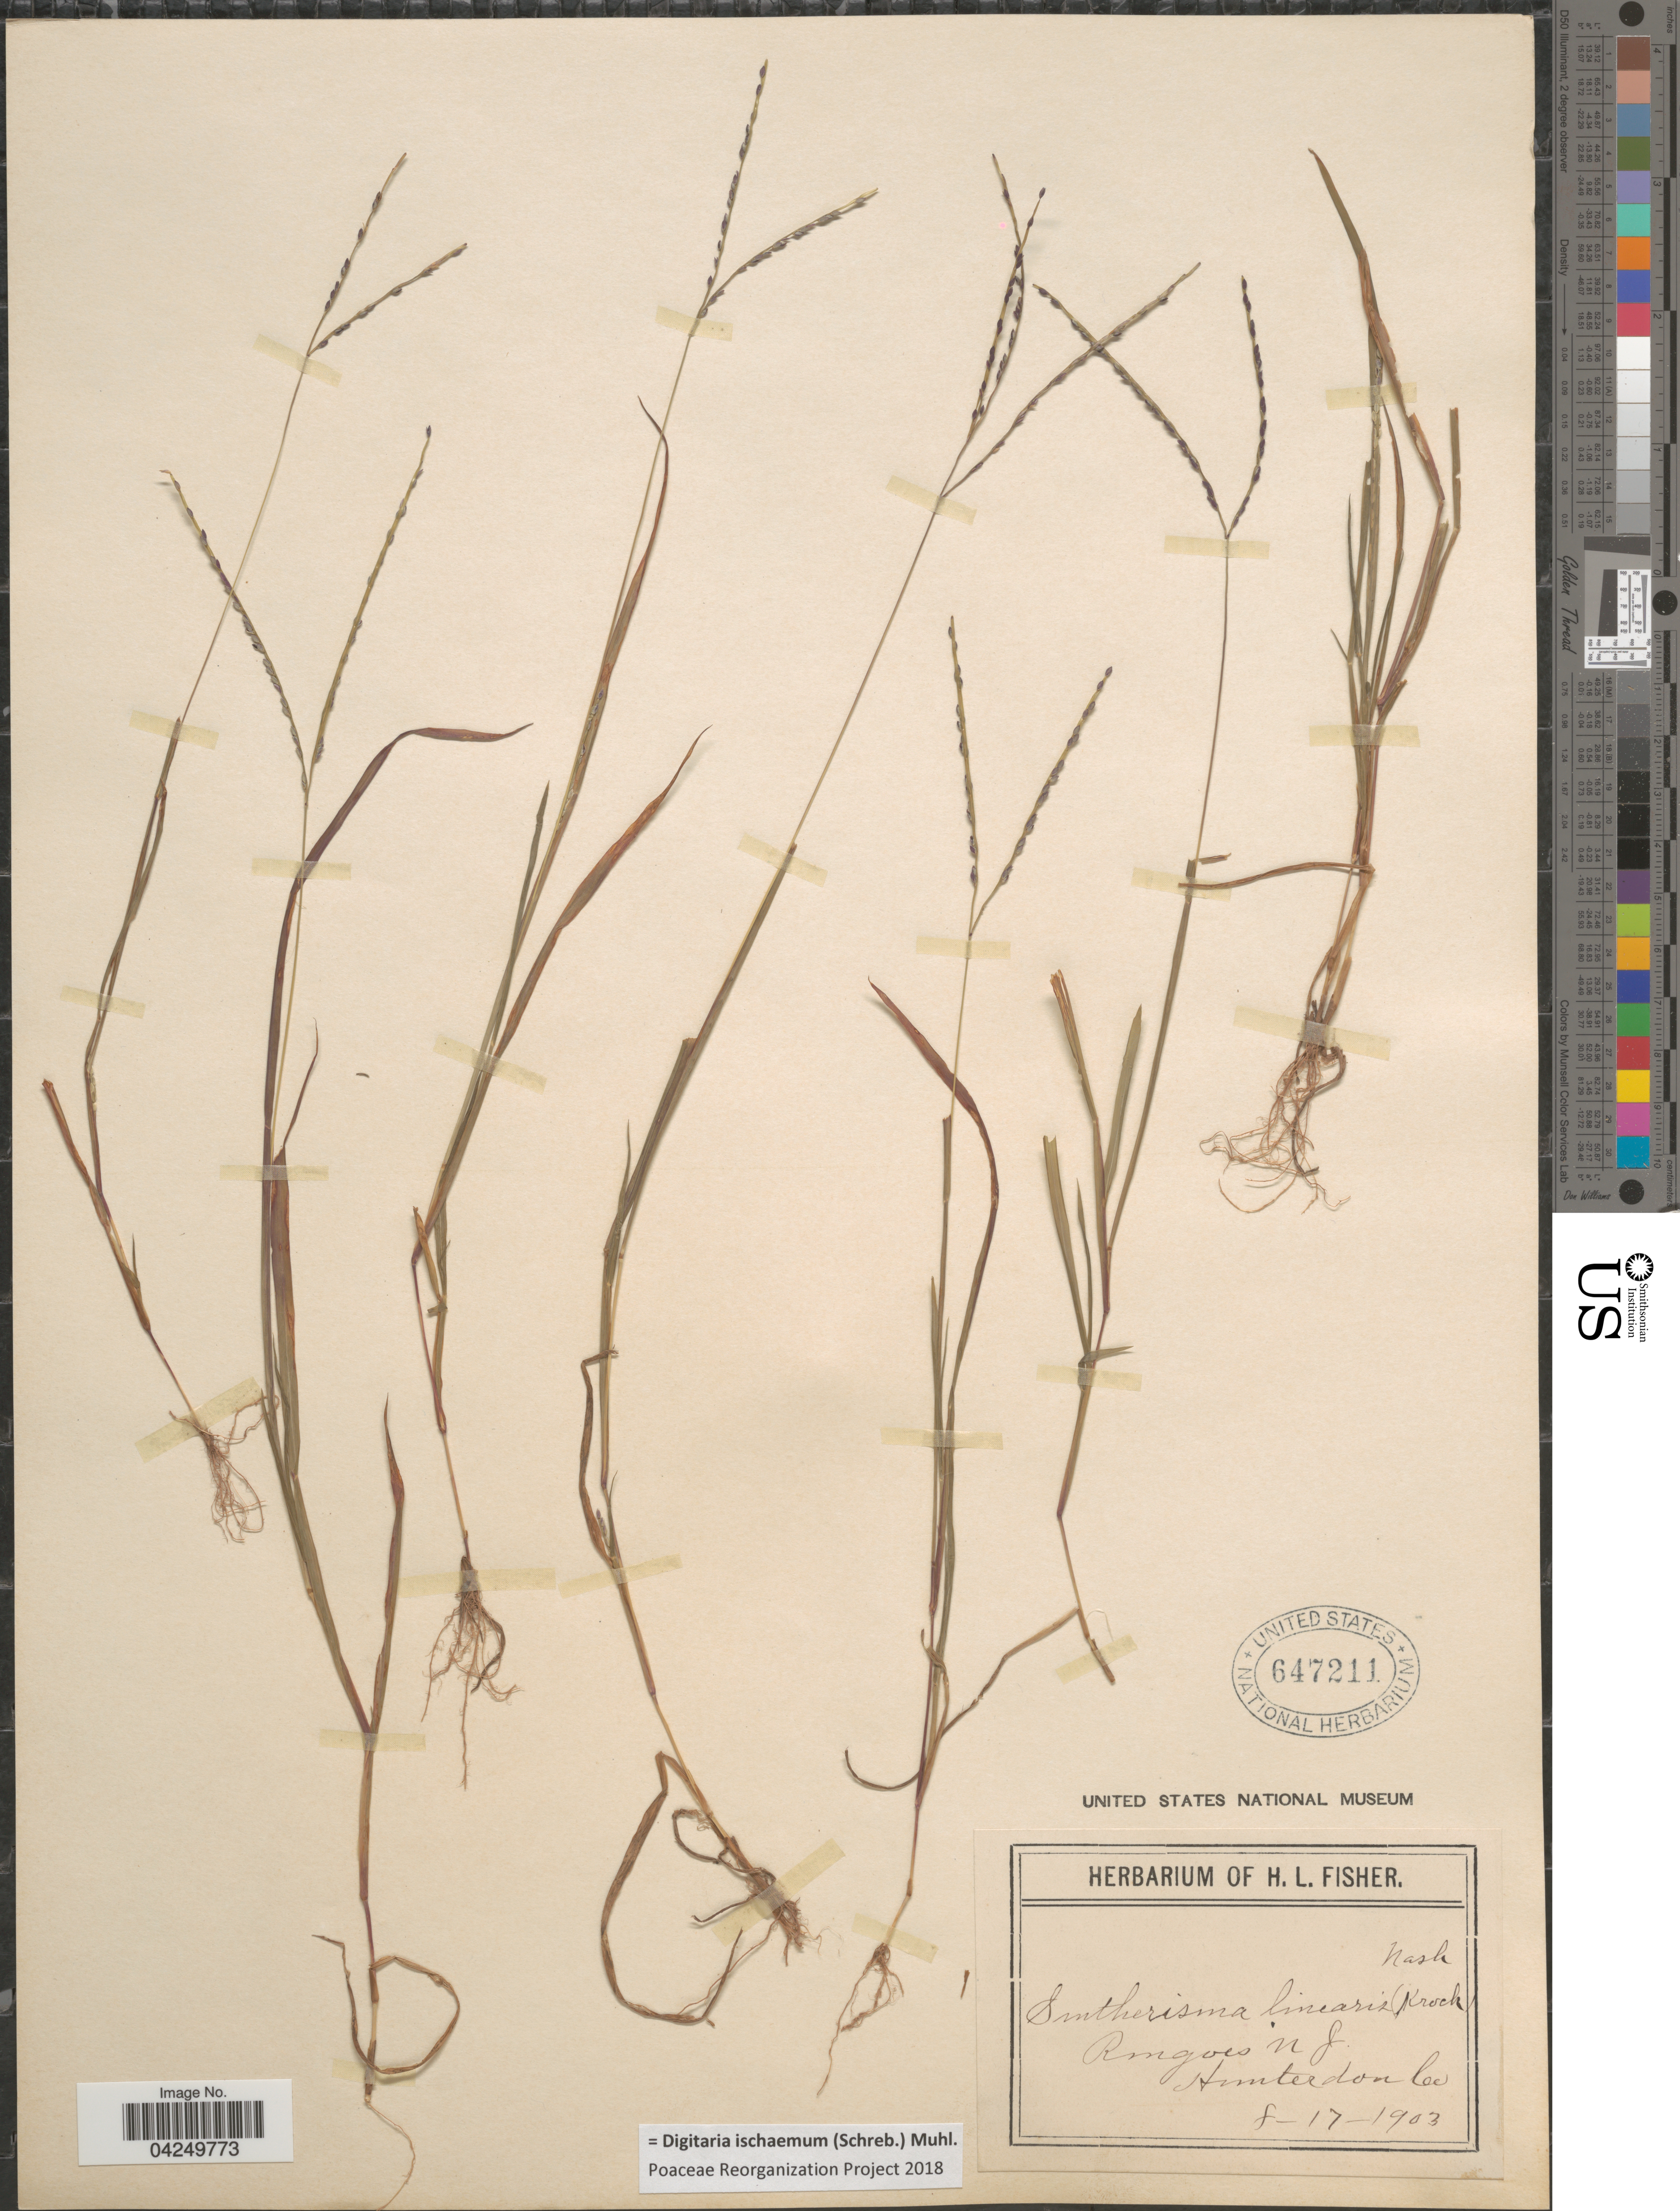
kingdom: Plantae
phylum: Tracheophyta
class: Liliopsida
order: Poales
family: Poaceae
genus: Digitaria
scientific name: Digitaria ischaemum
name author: (Schreber) Schreber ex Muhl.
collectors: ex herb. of H. L. Fisher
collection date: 1903-08-17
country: United States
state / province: New Jersey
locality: Ringoes. Hunterdon Co.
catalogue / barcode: US 647211